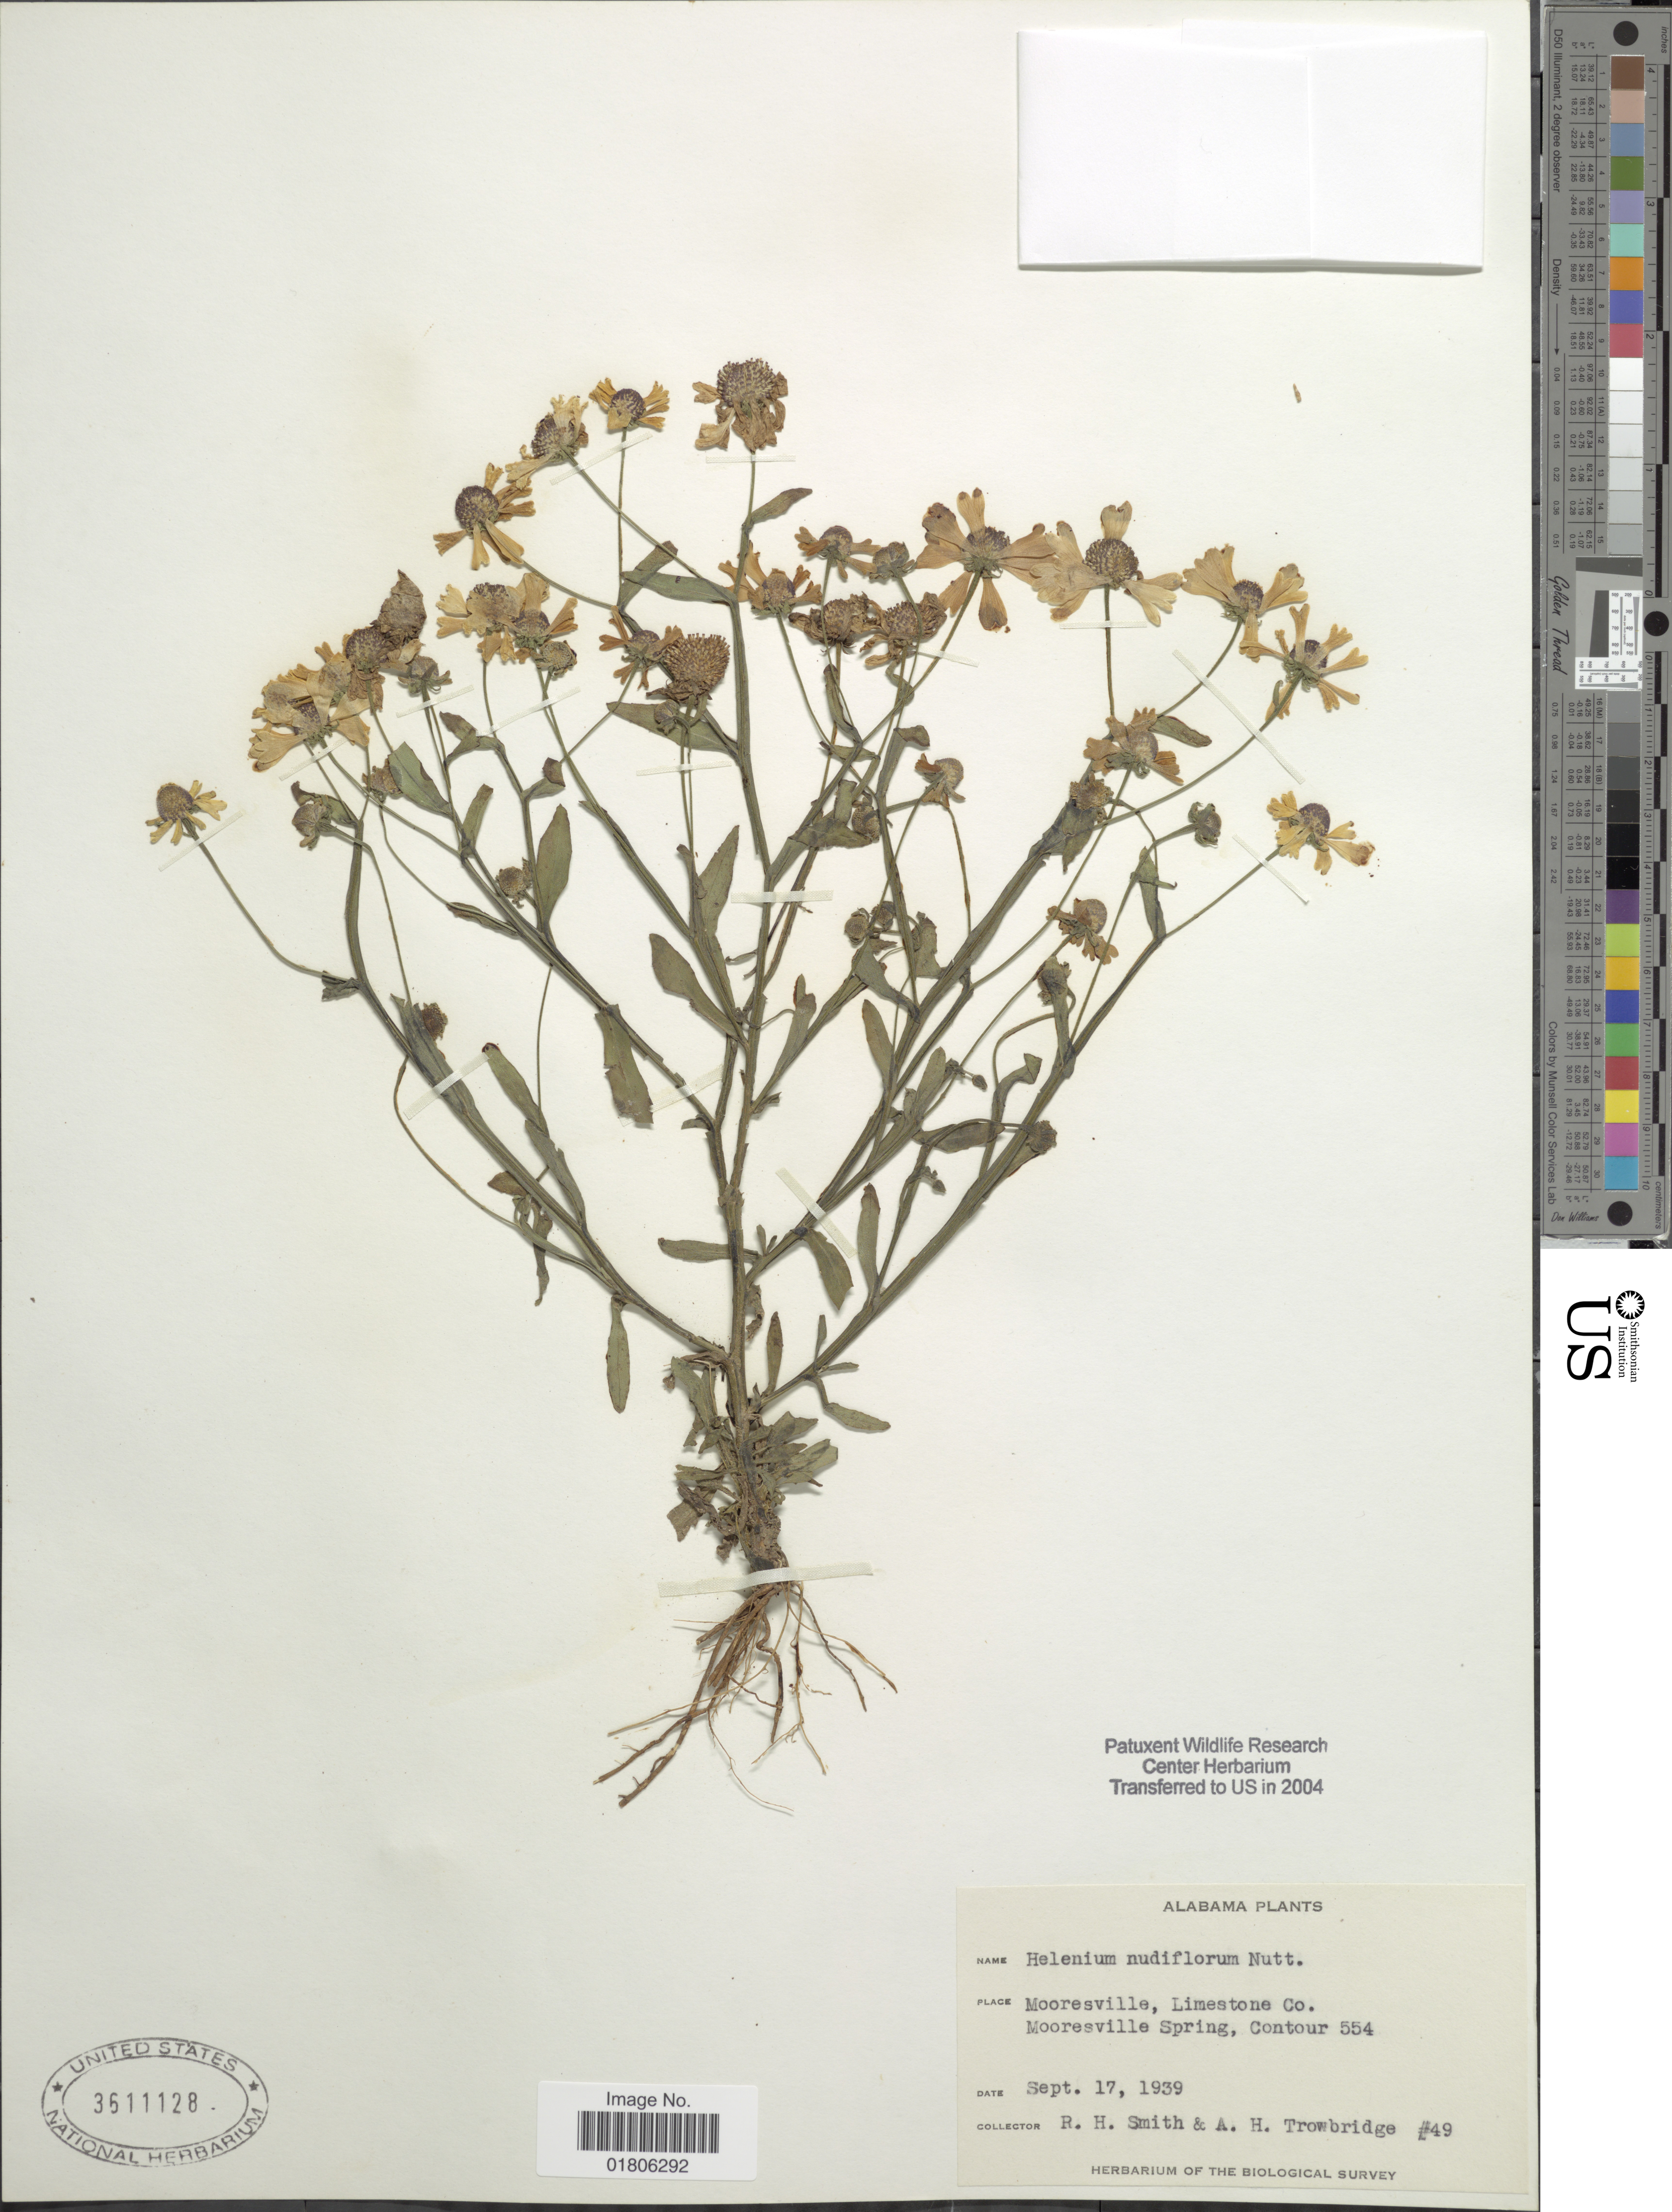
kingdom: Plantae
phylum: Tracheophyta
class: Magnoliopsida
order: Asterales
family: Asteraceae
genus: Helenium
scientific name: Helenium flexuosum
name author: Raf.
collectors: R. H. Smith & A. H. Trowbridge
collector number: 49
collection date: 1939-09-17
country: United States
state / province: Alabama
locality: Mooresville, Limestone Co. Mooresville Spring, Contour 554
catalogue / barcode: US 3611128